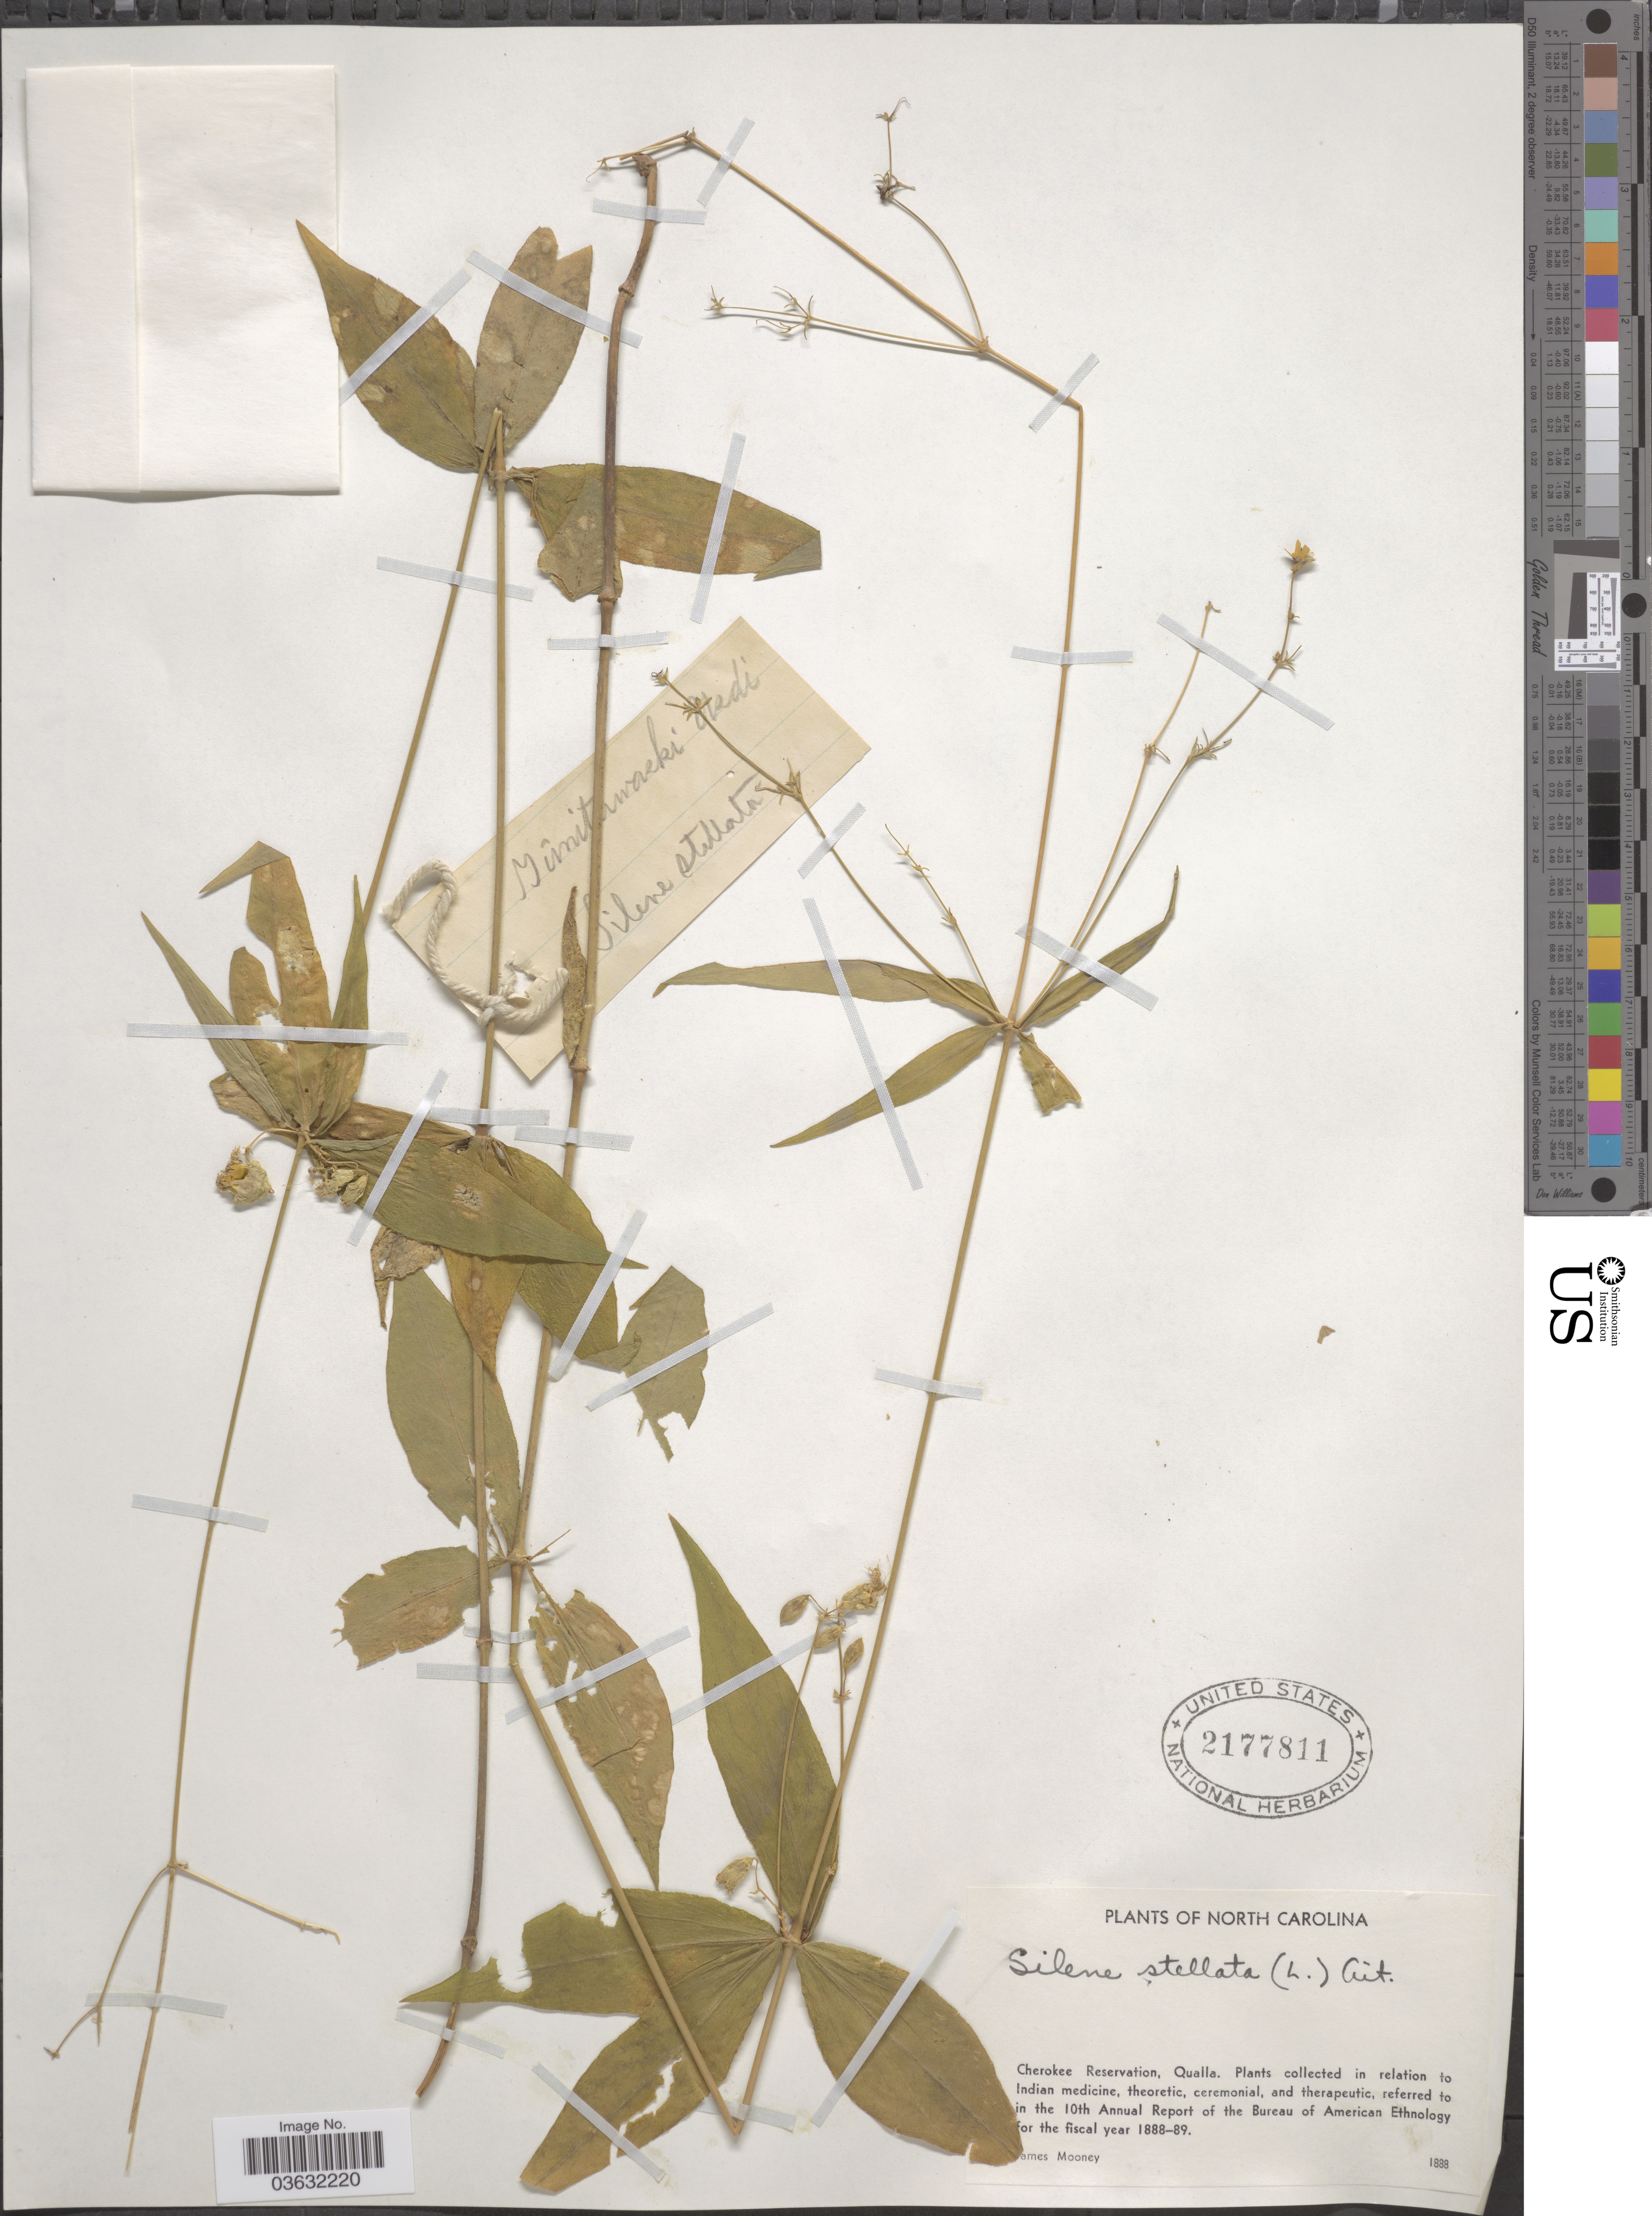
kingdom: Plantae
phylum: Tracheophyta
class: Magnoliopsida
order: Caryophyllales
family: Caryophyllaceae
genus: Silene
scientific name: Silene stellata var. stellata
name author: (L.) Coyte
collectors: J. Mooney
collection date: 1888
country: United States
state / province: North Carolina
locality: Cherokee Reservation, Qualla.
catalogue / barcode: US 2177811